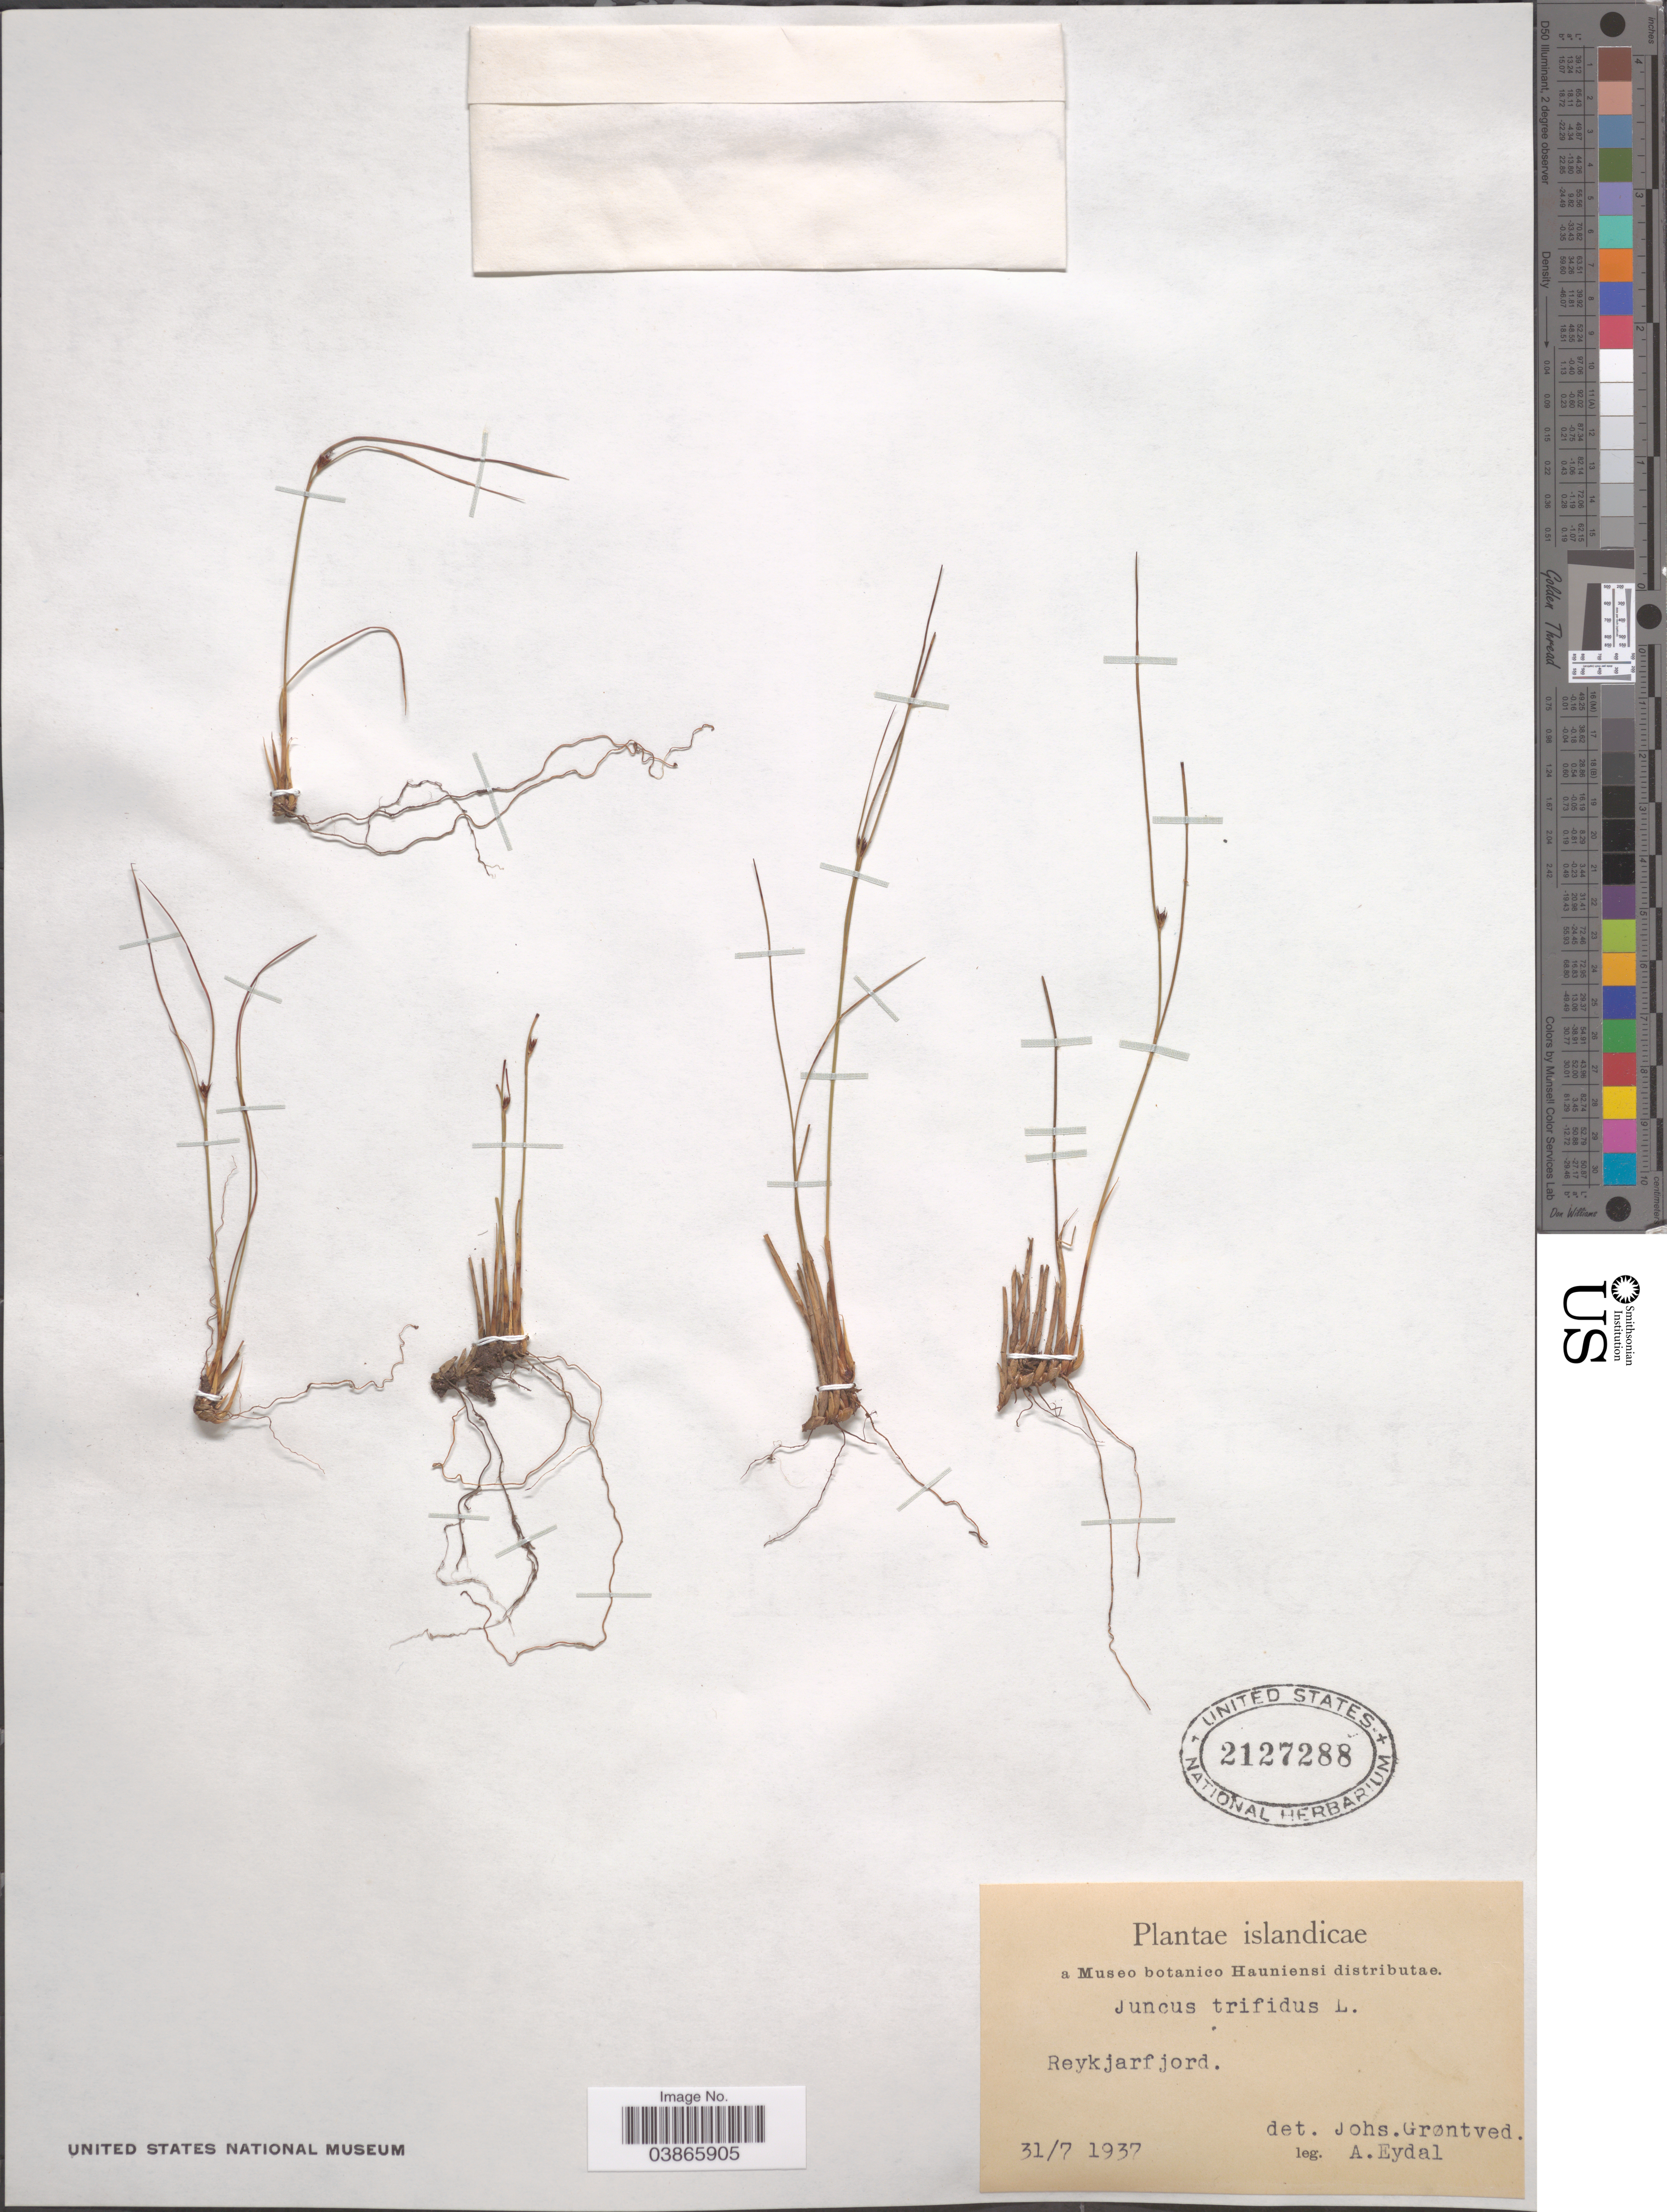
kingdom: Plantae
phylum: Tracheophyta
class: Liliopsida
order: Poales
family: Juncaceae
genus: Juncus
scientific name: Juncus trifidus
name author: L.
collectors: A. Eydal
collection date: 1937-07-31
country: Iceland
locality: Islandicae. Reykjarfjord.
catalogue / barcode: US 2127288